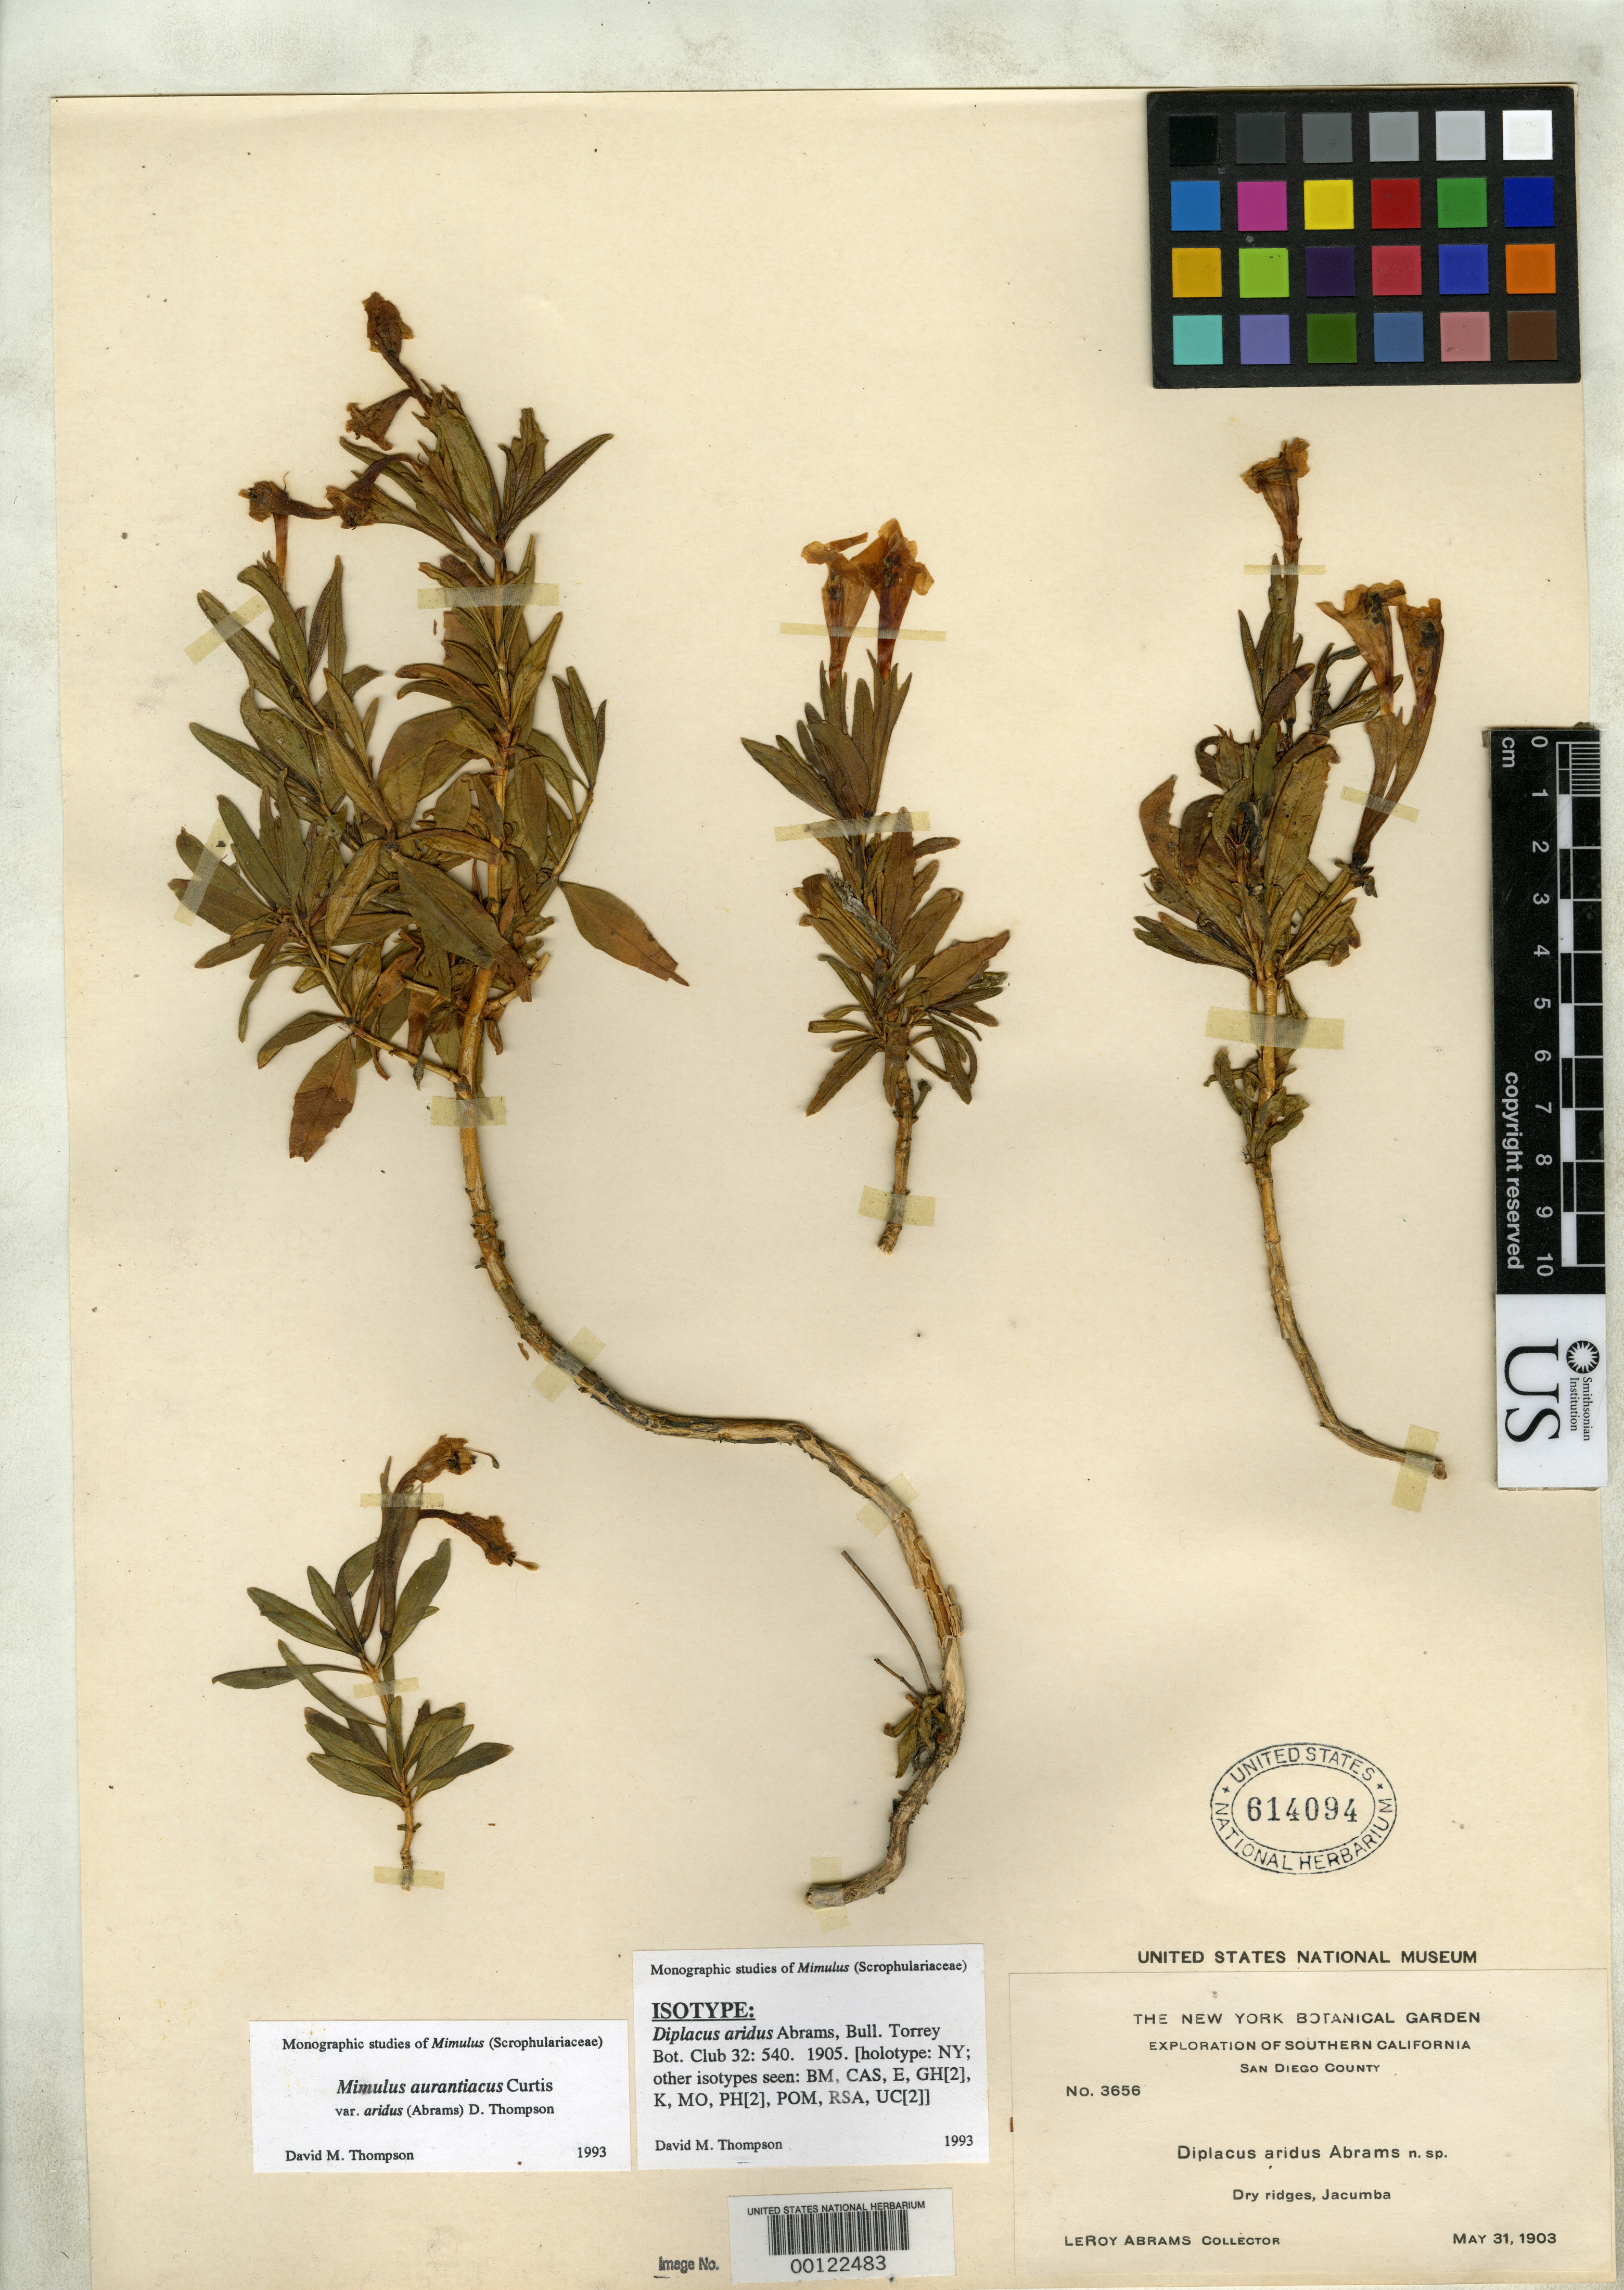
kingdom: Plantae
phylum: Tracheophyta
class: Magnoliopsida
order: Lamiales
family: Phrymaceae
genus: Diplacus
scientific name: Diplacus aridus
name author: Abrams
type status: Isotype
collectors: L. Abrams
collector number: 3656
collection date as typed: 31 May 1903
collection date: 1903-05-31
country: United States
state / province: California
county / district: San Diego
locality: Jacumba.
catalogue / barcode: US 614094